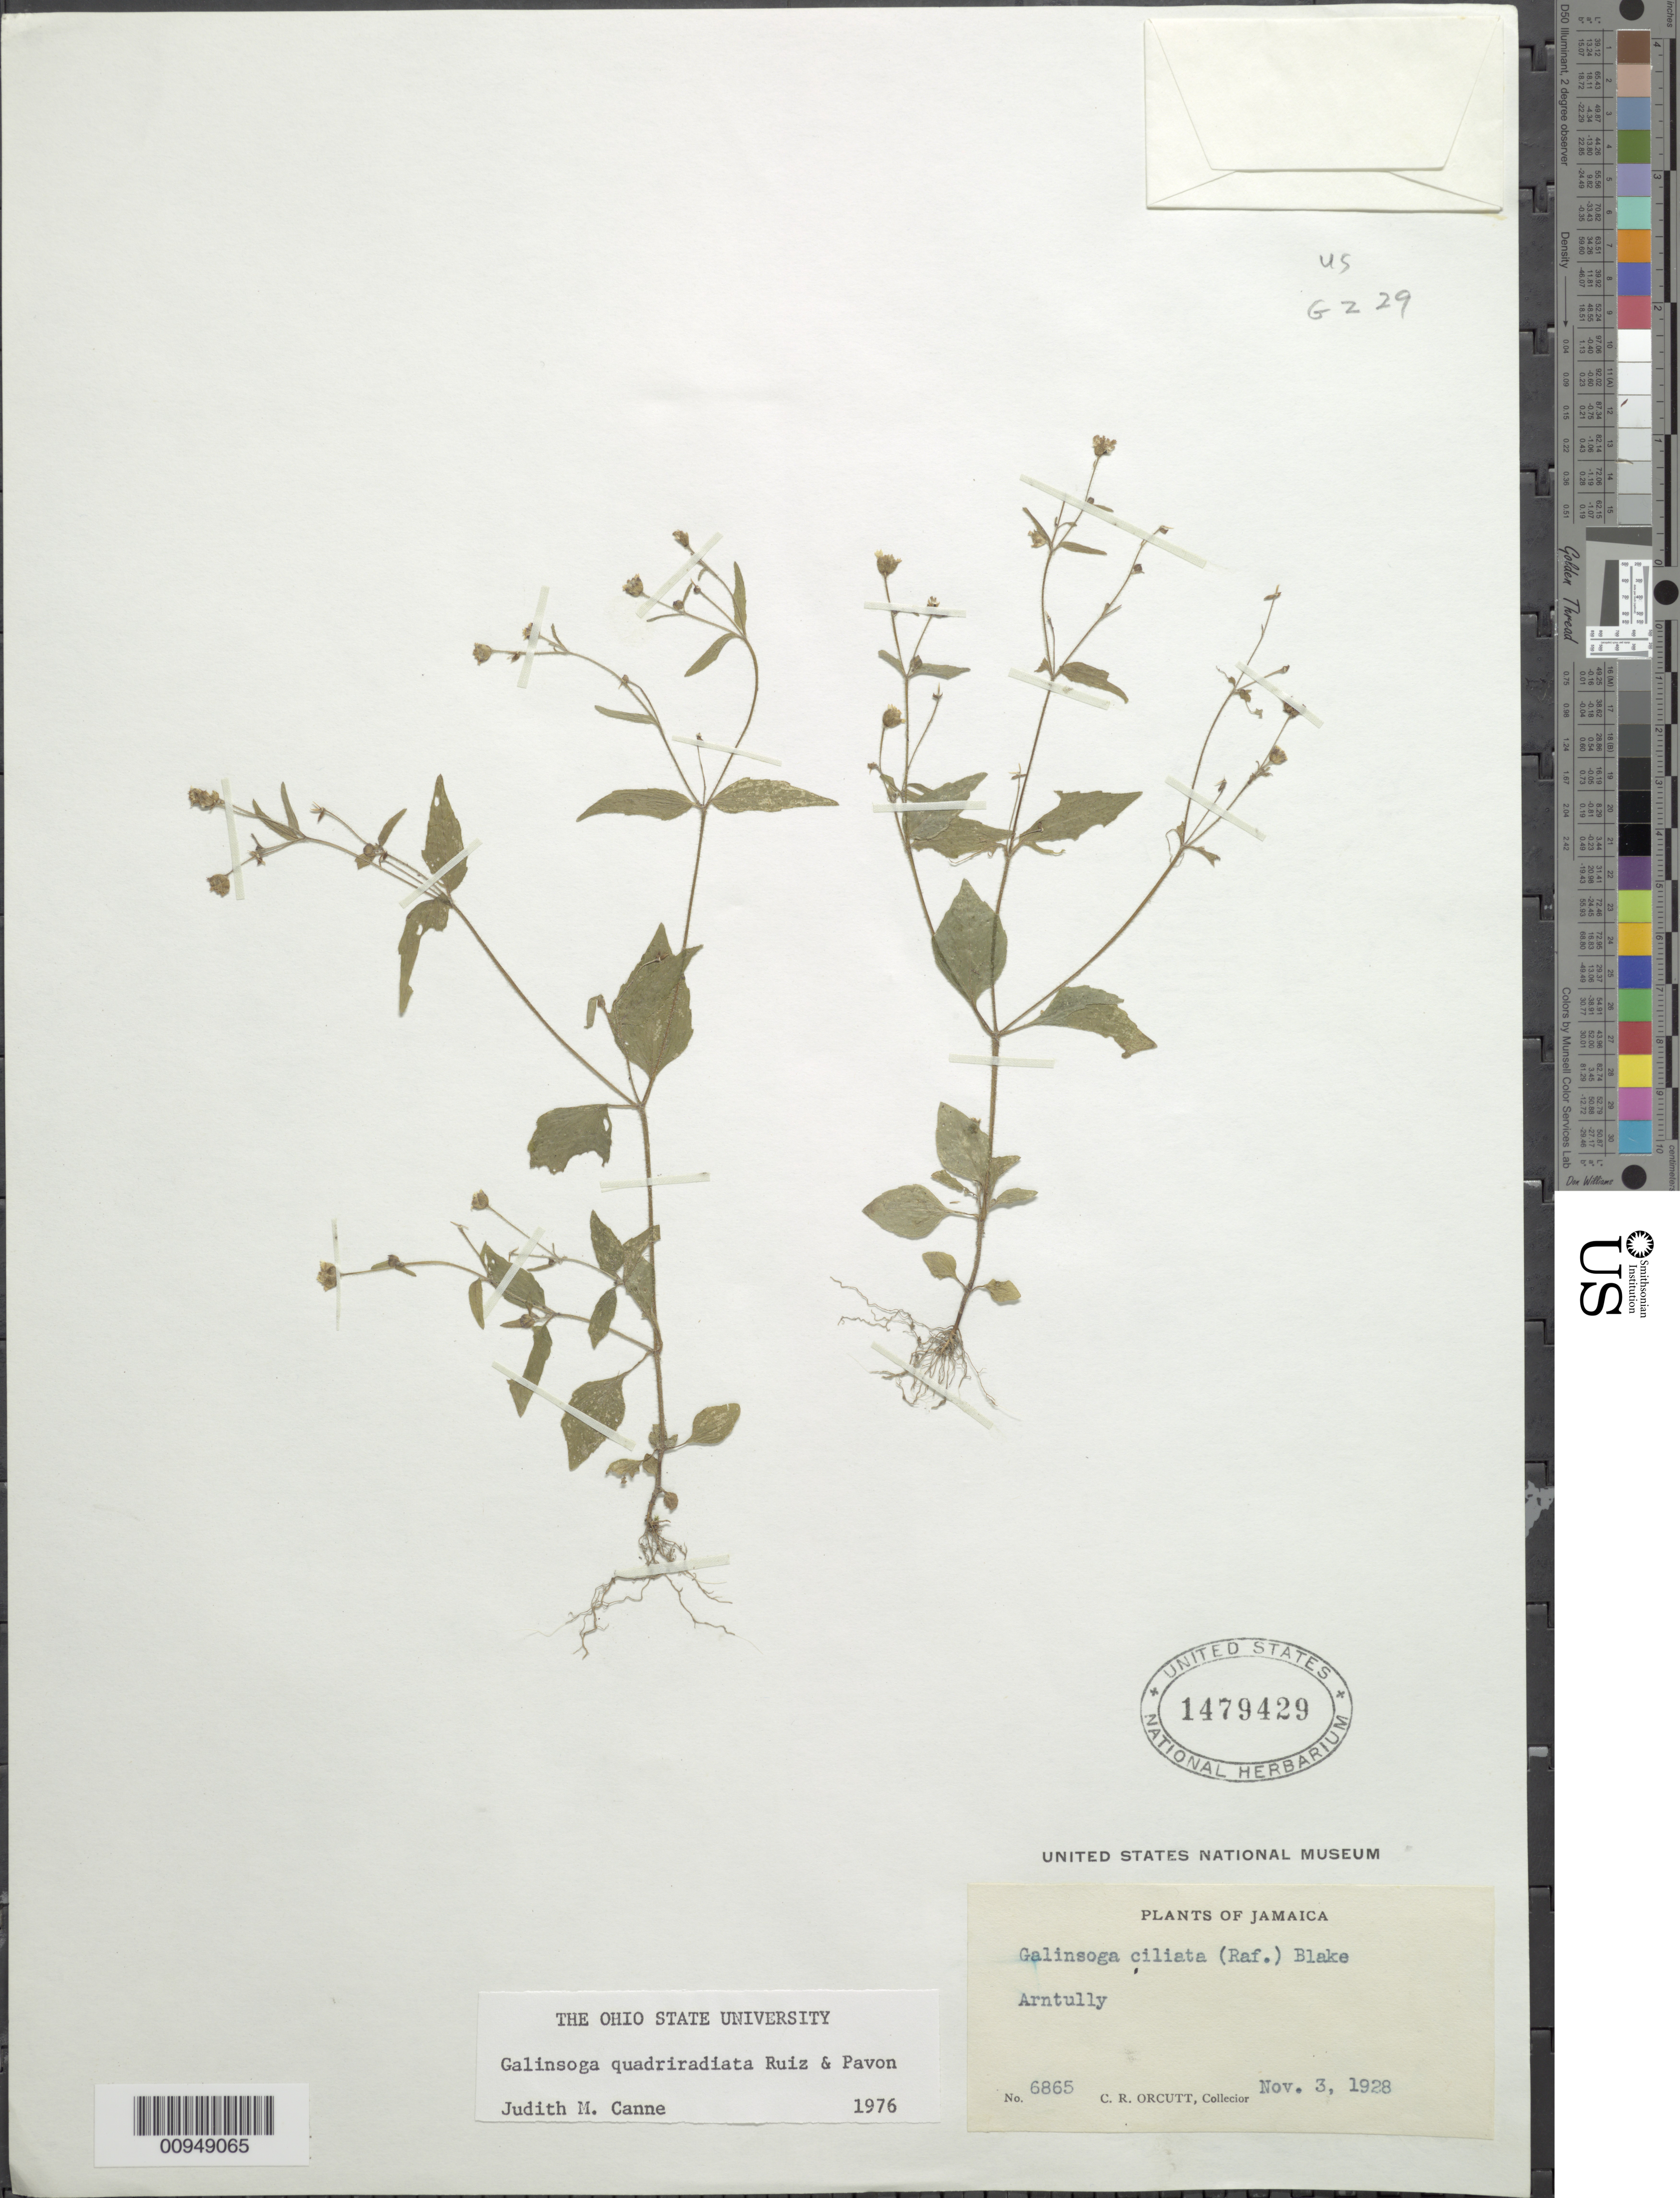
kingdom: Plantae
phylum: Tracheophyta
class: Magnoliopsida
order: Asterales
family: Asteraceae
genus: Galinsoga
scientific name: Galinsoga quadriradiata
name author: Ruiz & Pav.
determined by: Canne-Hilliker, J. M.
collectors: C. R. Orcutt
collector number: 6865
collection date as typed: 03 Nov 1928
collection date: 1928-11-03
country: Jamaica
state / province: Saint Thomas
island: Jamaica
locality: Arntully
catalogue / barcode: US 1479429